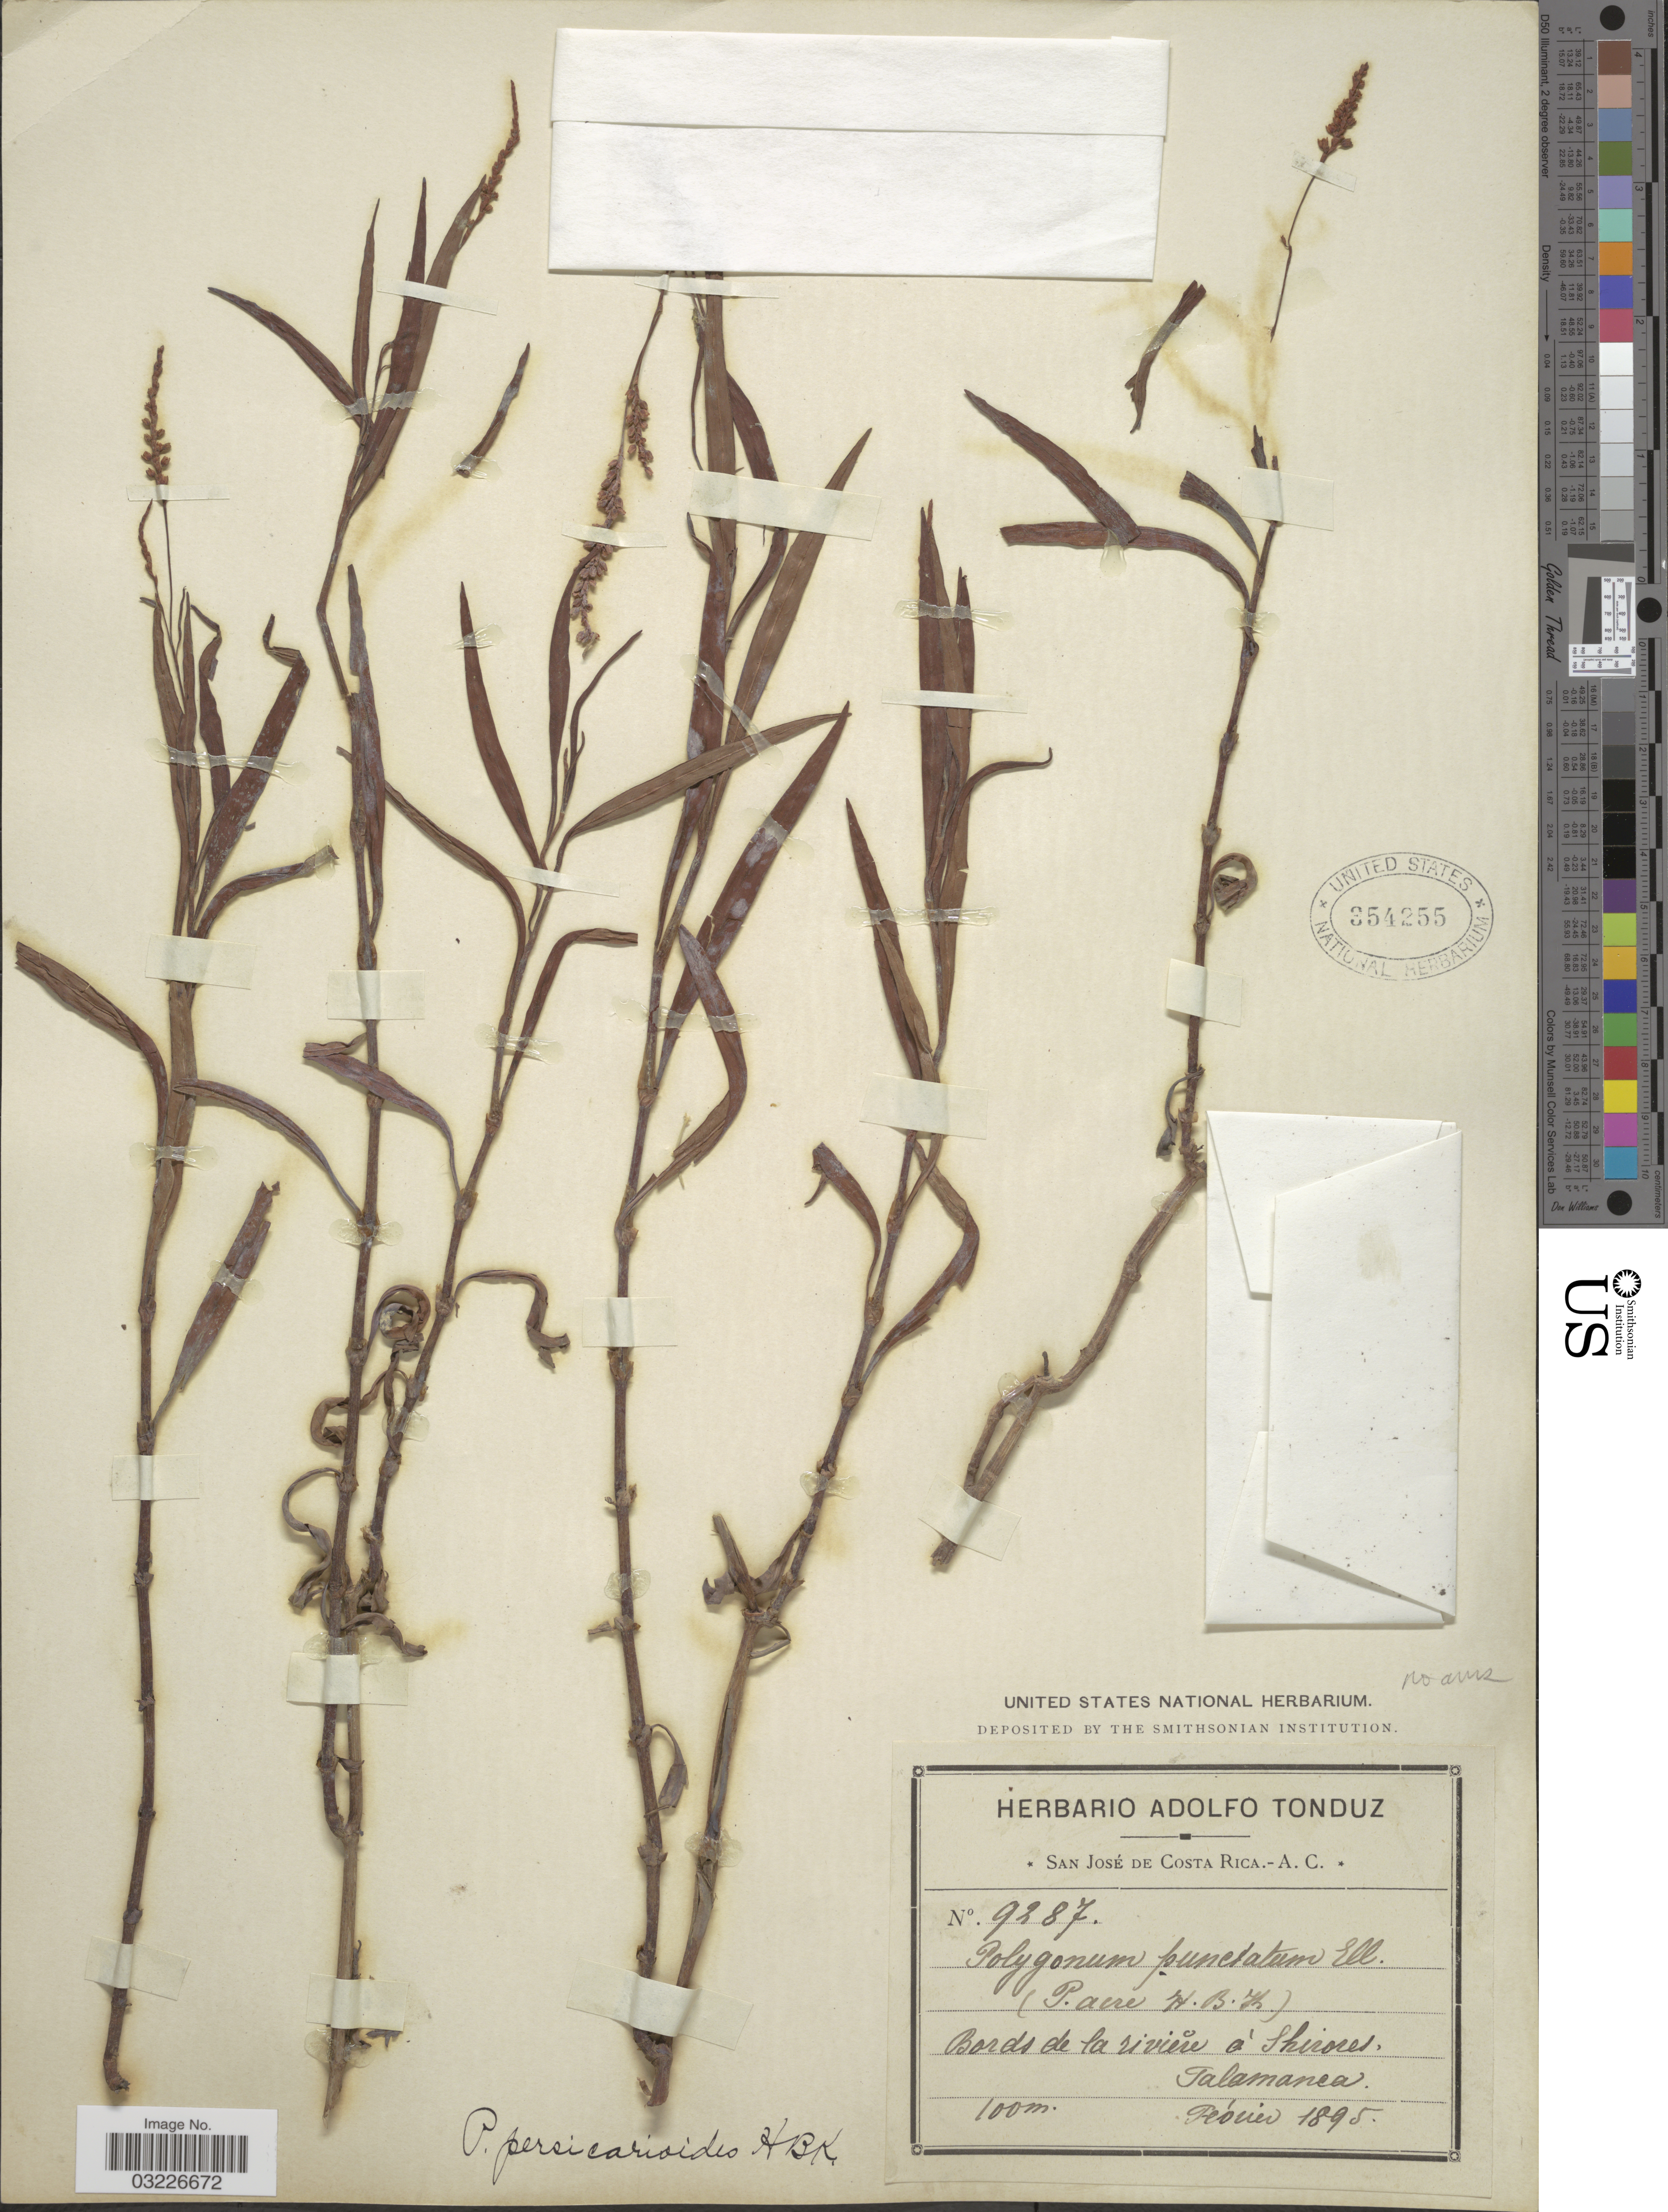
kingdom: Plantae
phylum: Tracheophyta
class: Magnoliopsida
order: Caryophyllales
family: Polygonaceae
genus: Persicaria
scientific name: Persicaria punctata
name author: (Elliott) Small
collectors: ex Herb. Adolfo Tonduz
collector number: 9287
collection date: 1895-02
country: Costa Rica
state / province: San José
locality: Bords de la rivière à Shirores. Talamanca.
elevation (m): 100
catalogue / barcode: US 354255